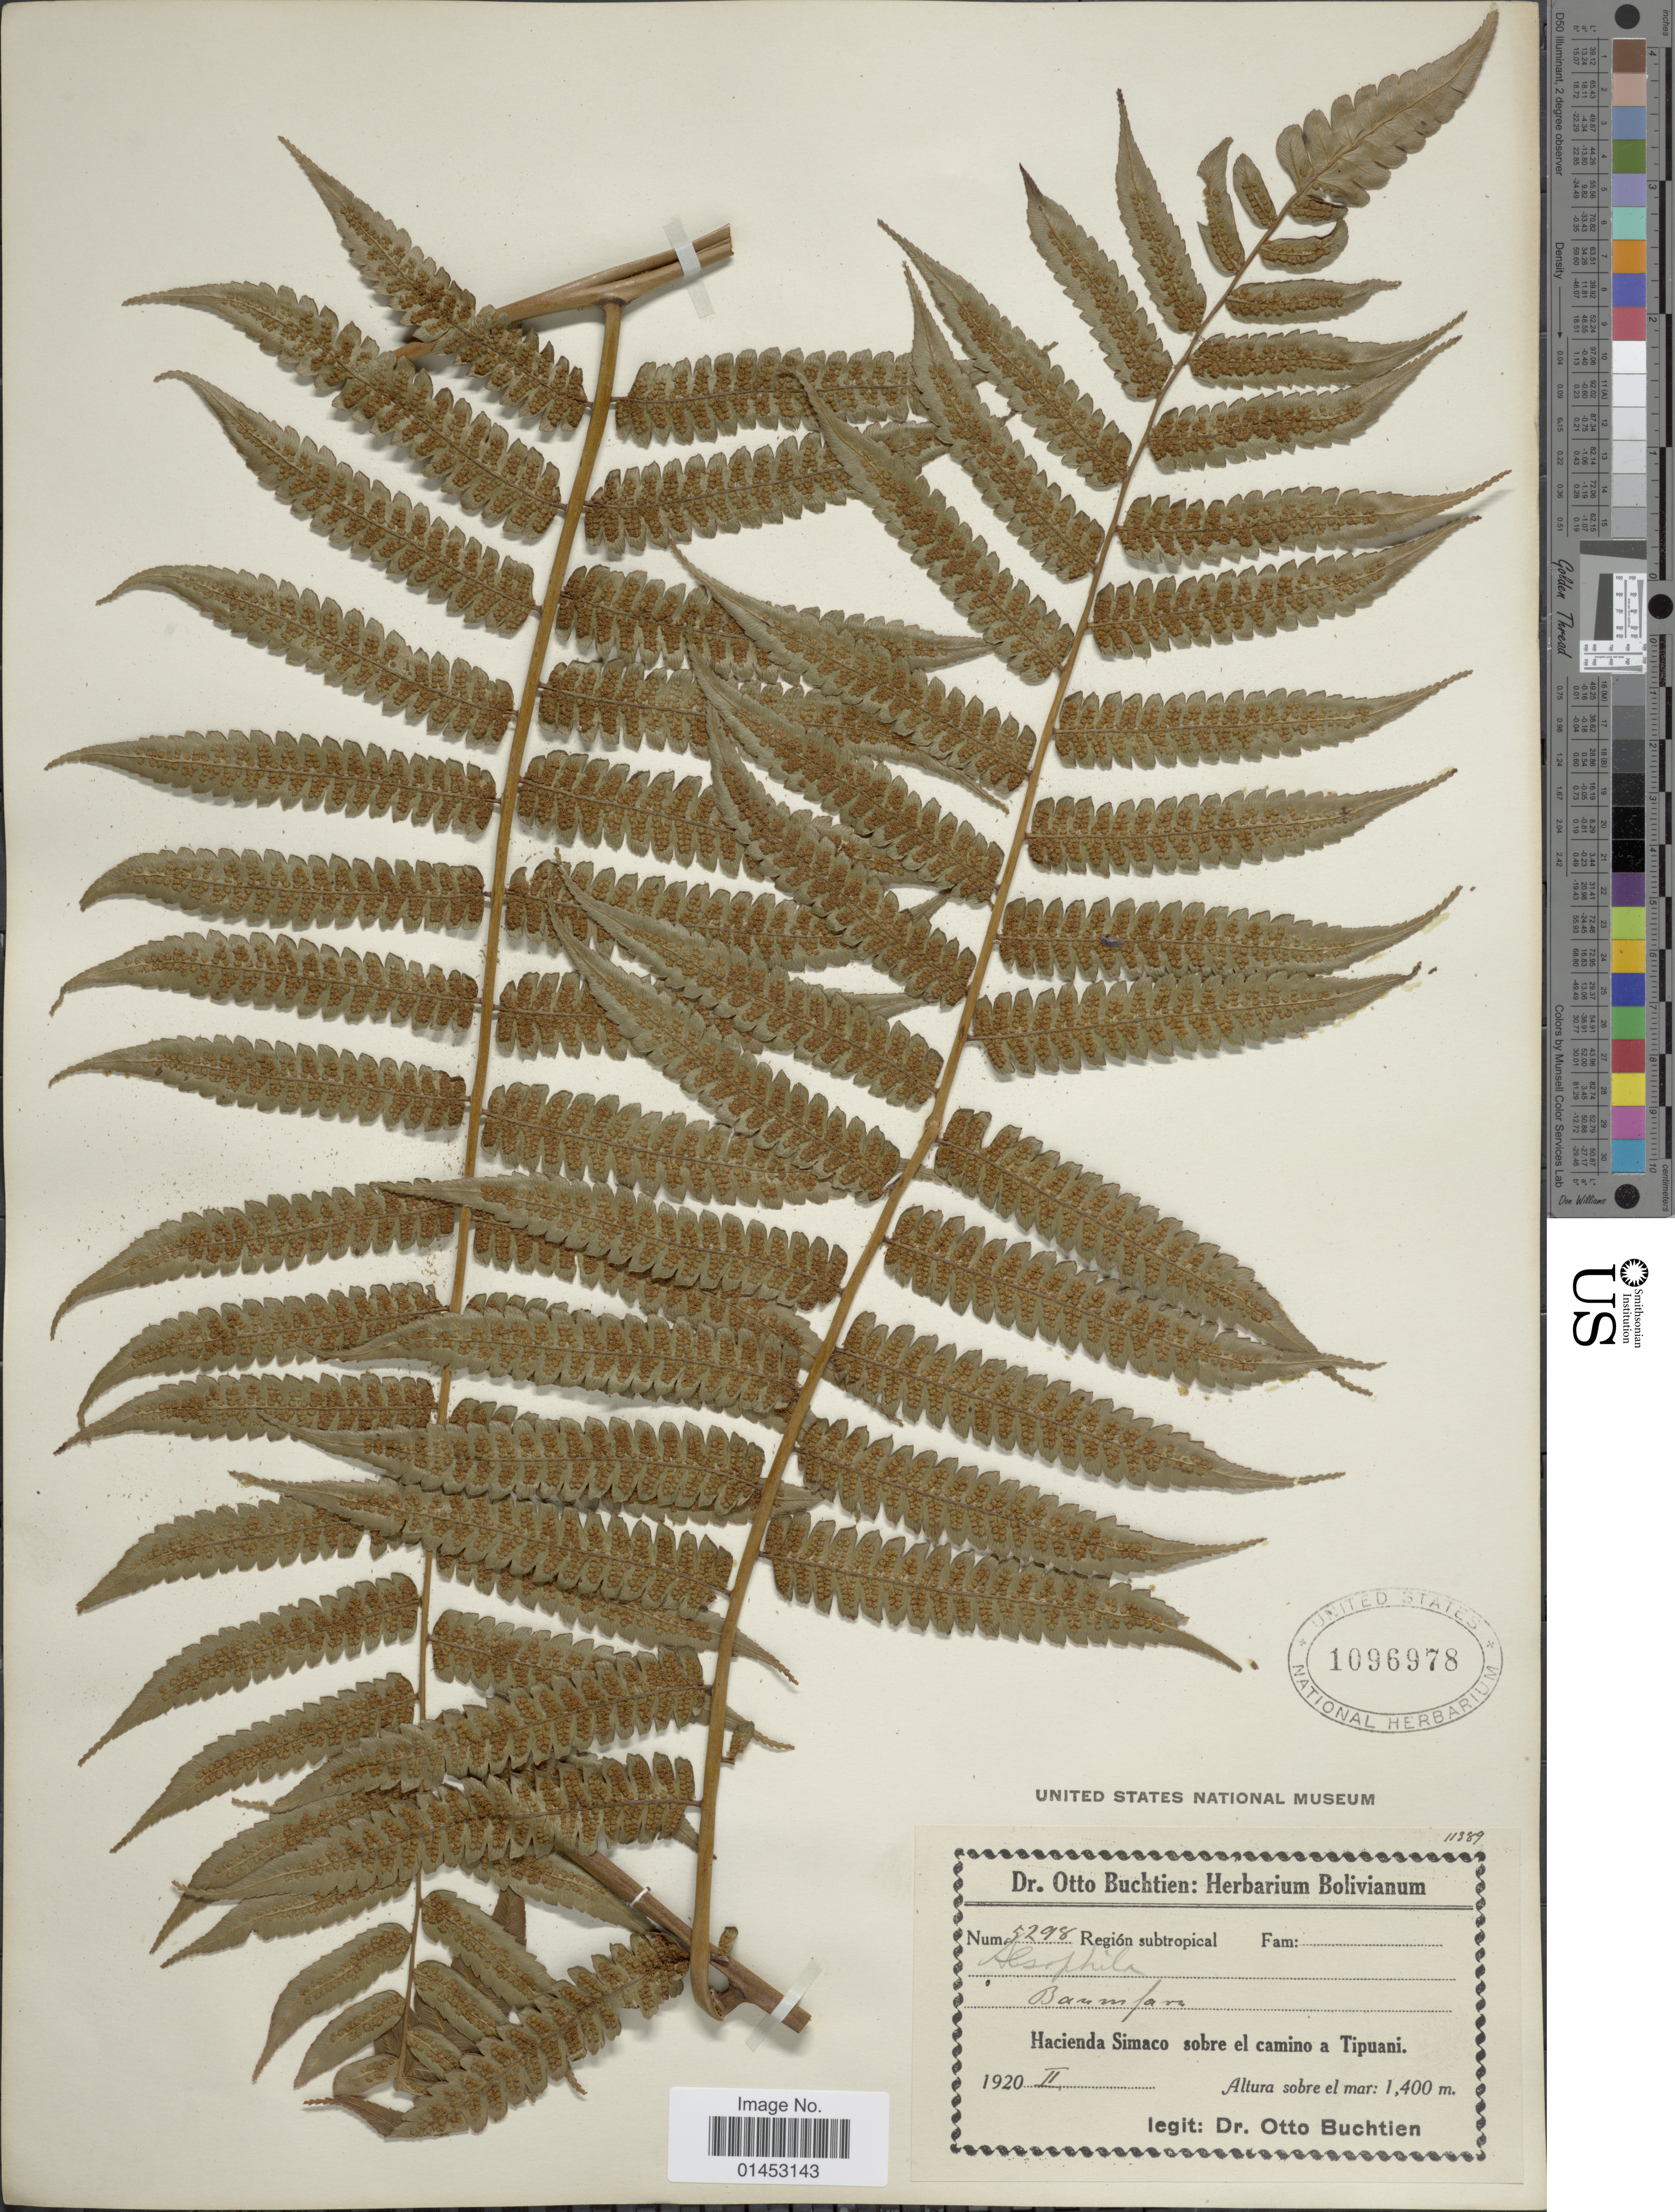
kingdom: Plantae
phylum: Tracheophyta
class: Polypodiopsida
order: Cyatheales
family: Cyatheaceae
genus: Cyathea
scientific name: Cyathea ulei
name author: (Christ) Domin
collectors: O. Buchtien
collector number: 5298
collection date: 1920-02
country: Bolivia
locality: Region Subtropical, Hacienda Simaco sobre el camino a Tipuani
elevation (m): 1400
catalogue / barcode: US 1096978